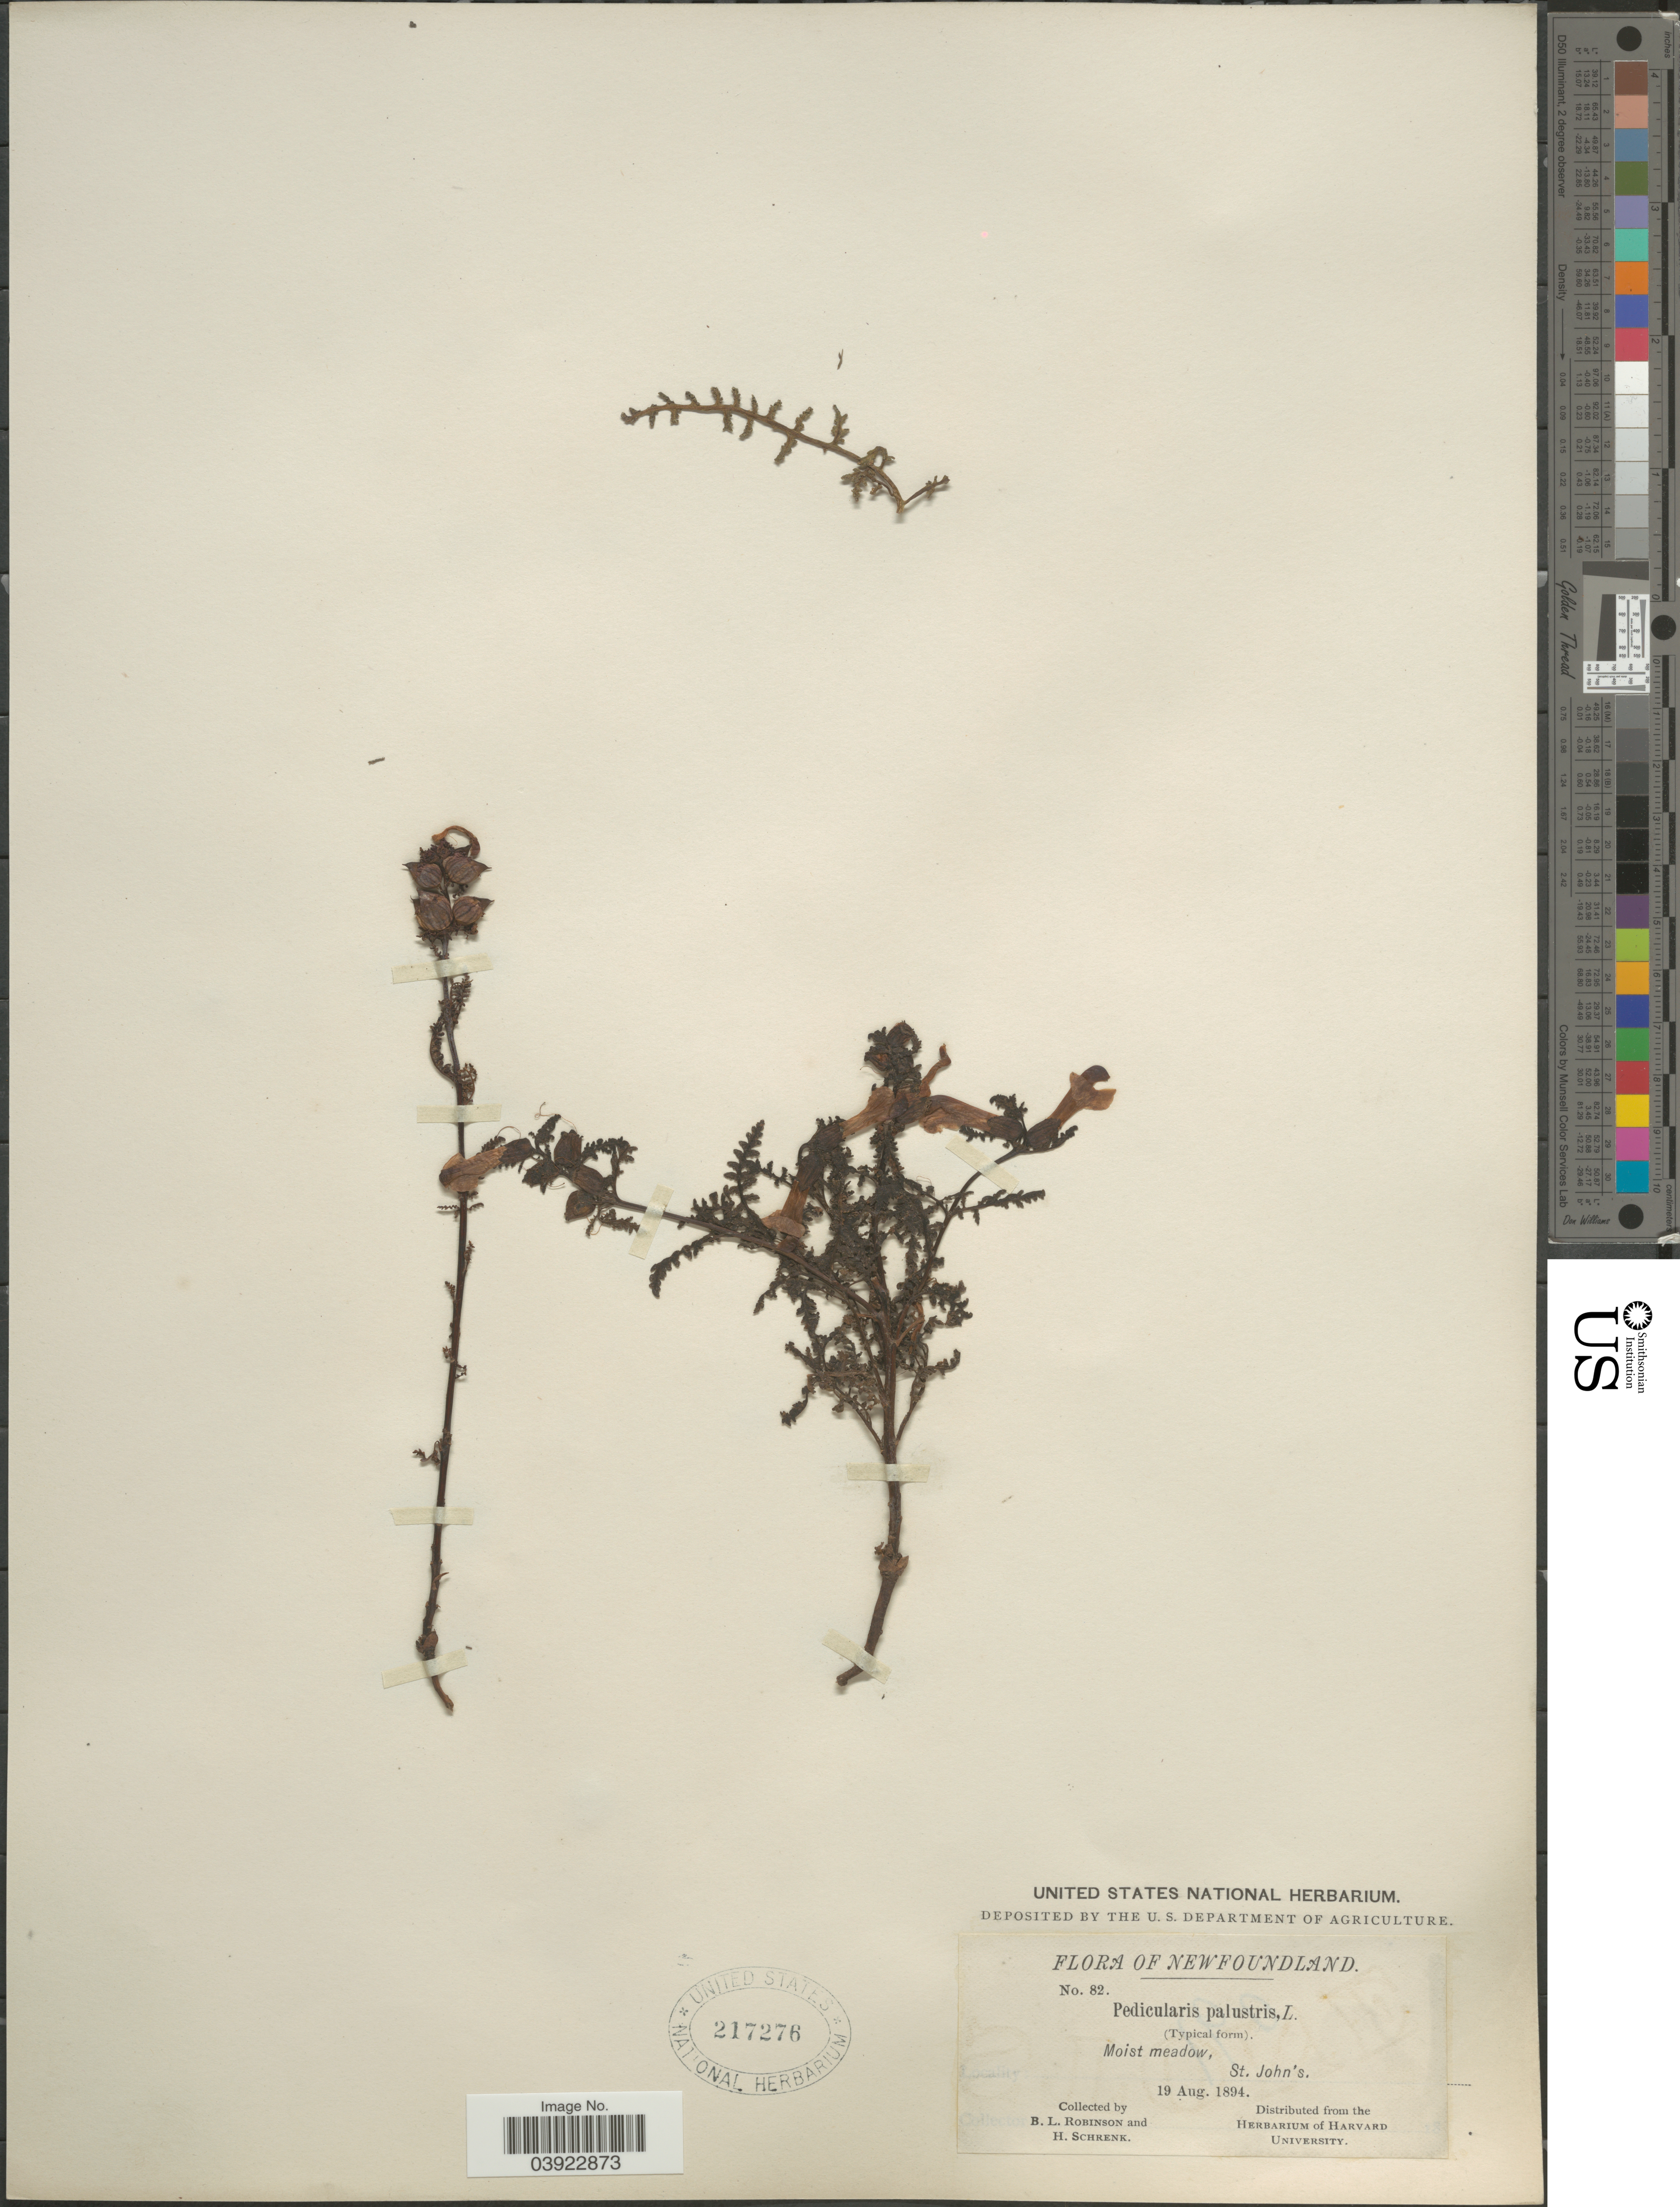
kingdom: Plantae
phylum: Tracheophyta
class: Magnoliopsida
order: Lamiales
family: Orobanchaceae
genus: Pedicularis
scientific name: Pedicularis palustris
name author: L.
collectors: B. L. Robinson & H. Schrenk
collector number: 82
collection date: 1894-08-19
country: Canada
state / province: Newfoundland and Labrador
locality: St. John's.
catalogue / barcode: US 217276